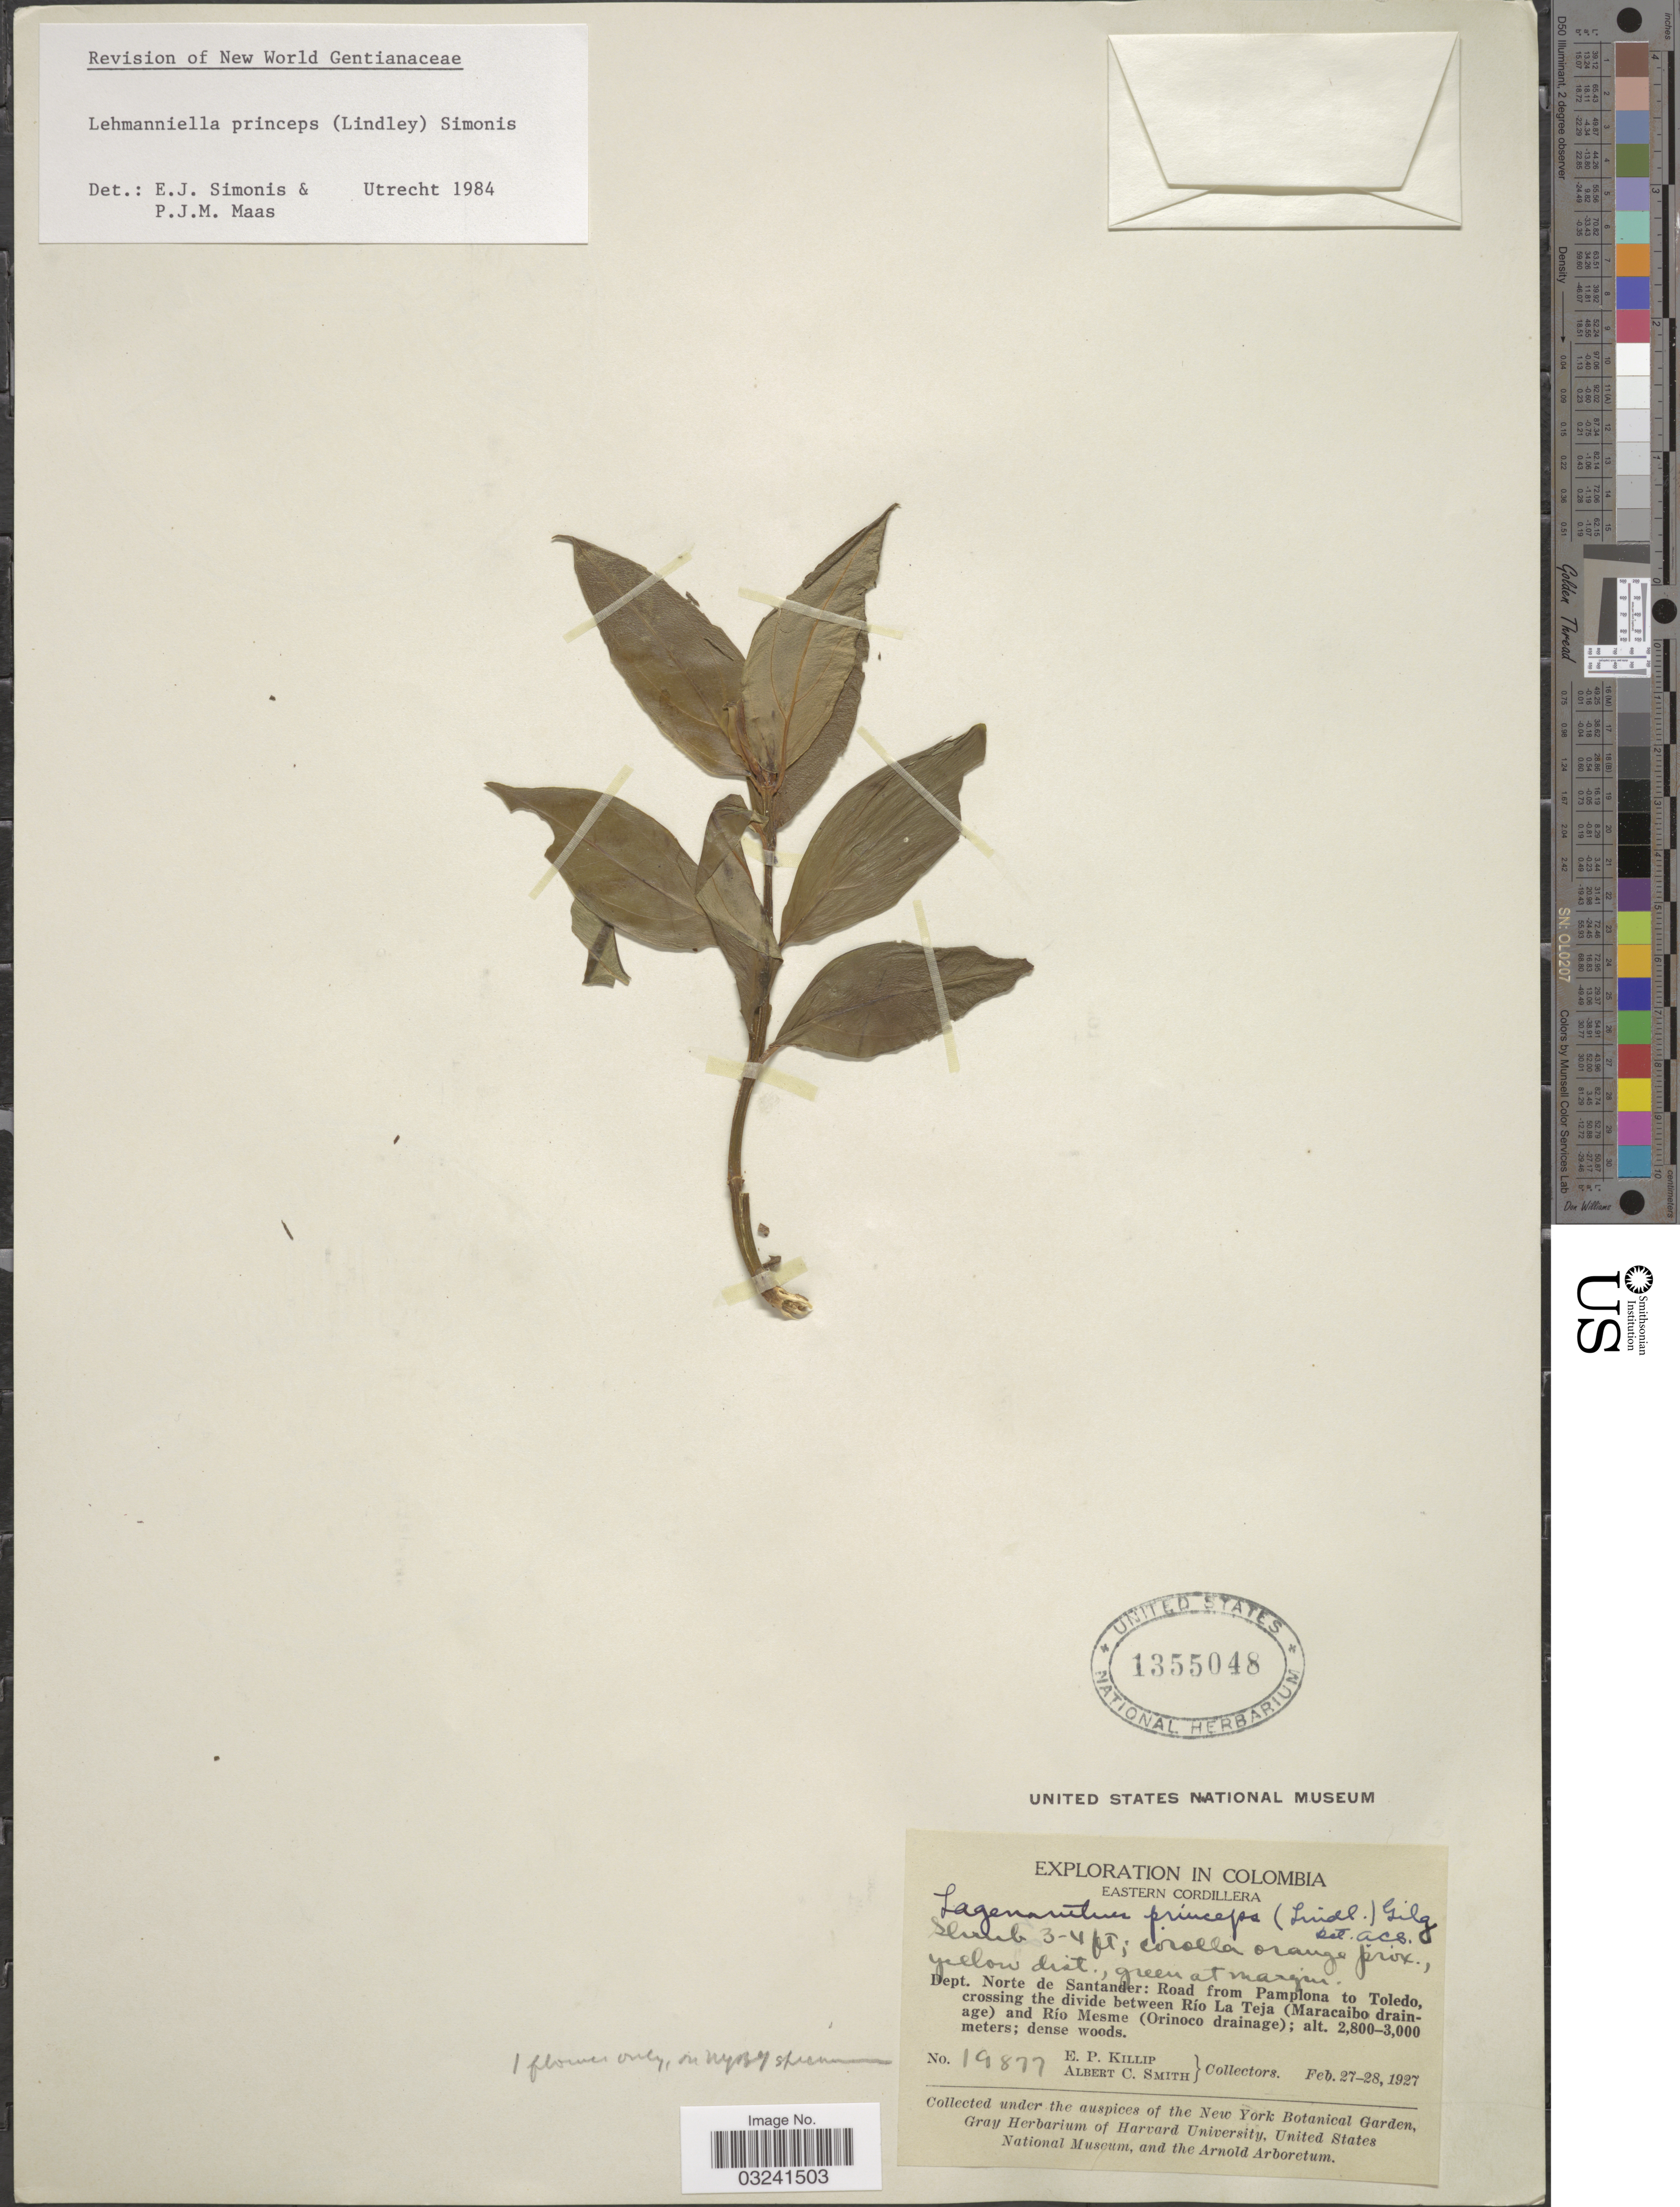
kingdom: Plantae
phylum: Tracheophyta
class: Magnoliopsida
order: Gentianales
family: Gentianaceae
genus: Lagenanthus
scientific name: Lagenanthus princeps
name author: (Lindl.) Gilg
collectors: E. P. Killip & A. C. Smith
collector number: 19877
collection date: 1927-02-27/1927-02-28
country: Colombia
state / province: Norte de Santander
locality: Eastern Cordillera, Dept. Norte de Santander: Road from Pamplona to Toledo, crossing the divide between Río La Teja (Maracaibo drainage) and Río Mesme (Orinoco drainage).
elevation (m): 2800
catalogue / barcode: US 1355048